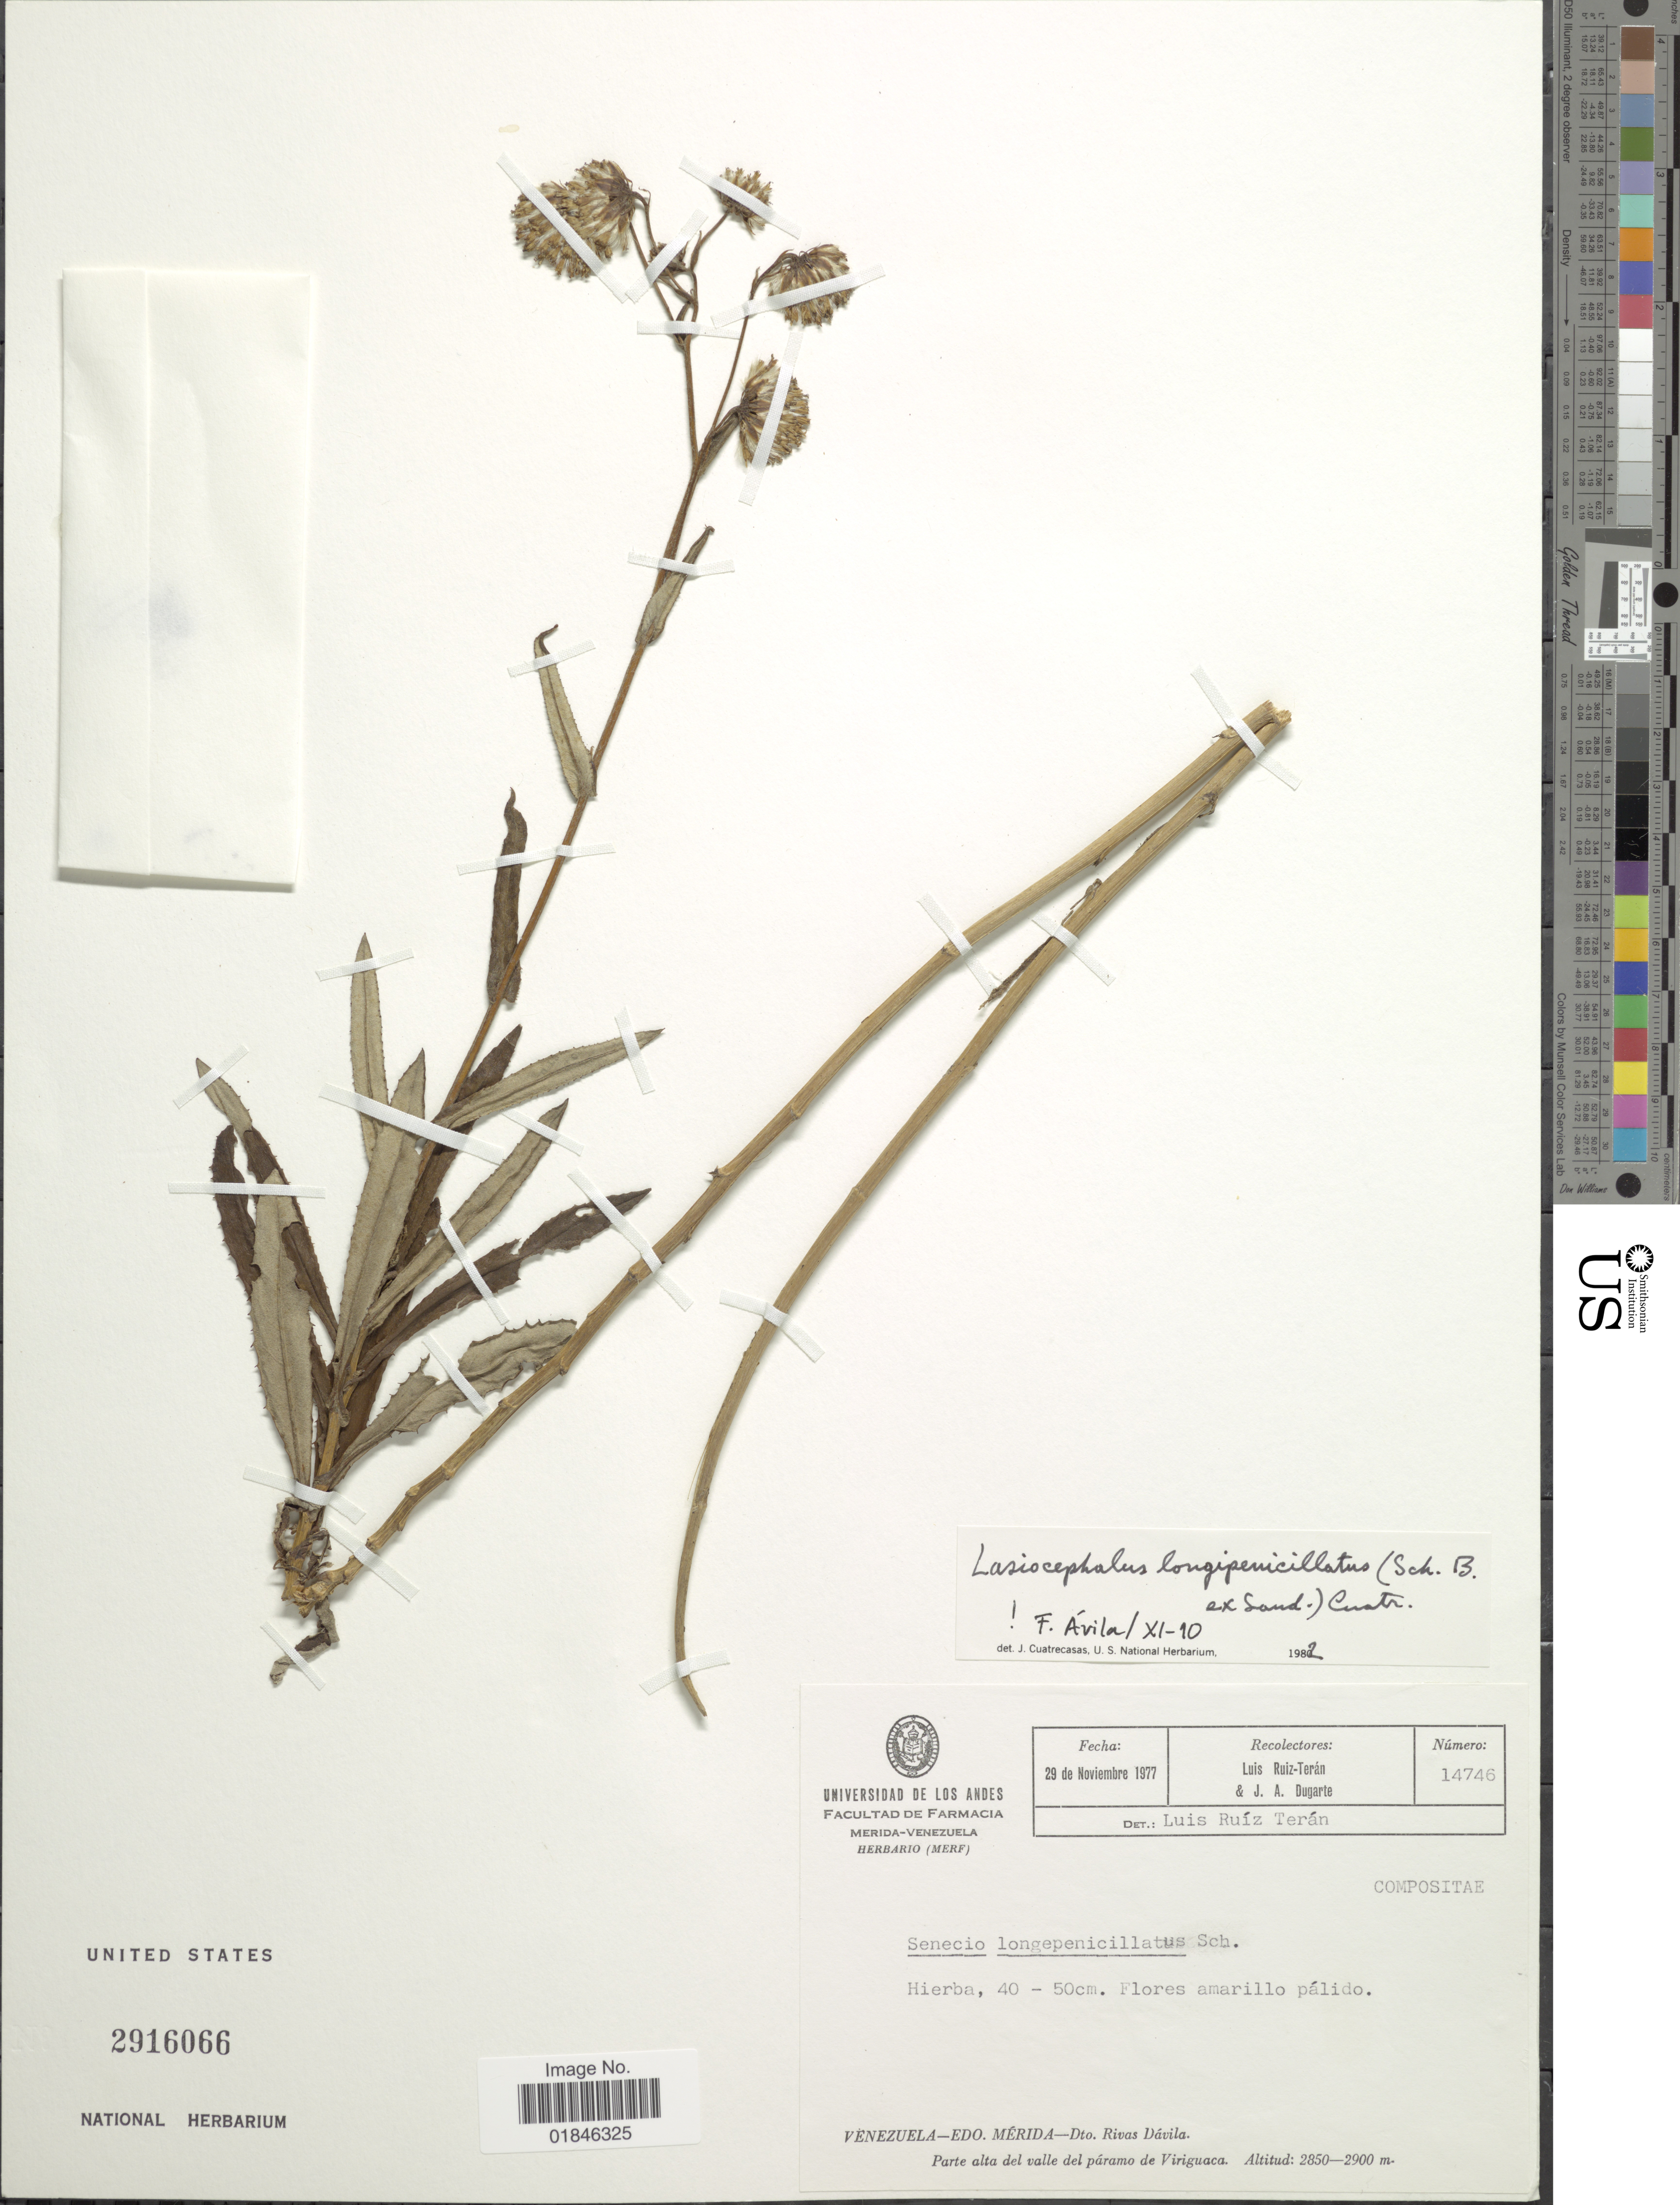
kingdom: Plantae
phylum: Tracheophyta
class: Magnoliopsida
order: Asterales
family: Asteraceae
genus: Senecio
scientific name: Senecio longepenicillatus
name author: Sch. Bip. ex Sandw.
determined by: Salomon, Luciana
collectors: L. E. Ruíz-Terán & J. Dugarte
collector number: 14746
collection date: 1977-11-29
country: Venezuela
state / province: Mérida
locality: Venezuela - Edo Merida. Dto. Rivas Davila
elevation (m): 2850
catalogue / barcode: US 2916066